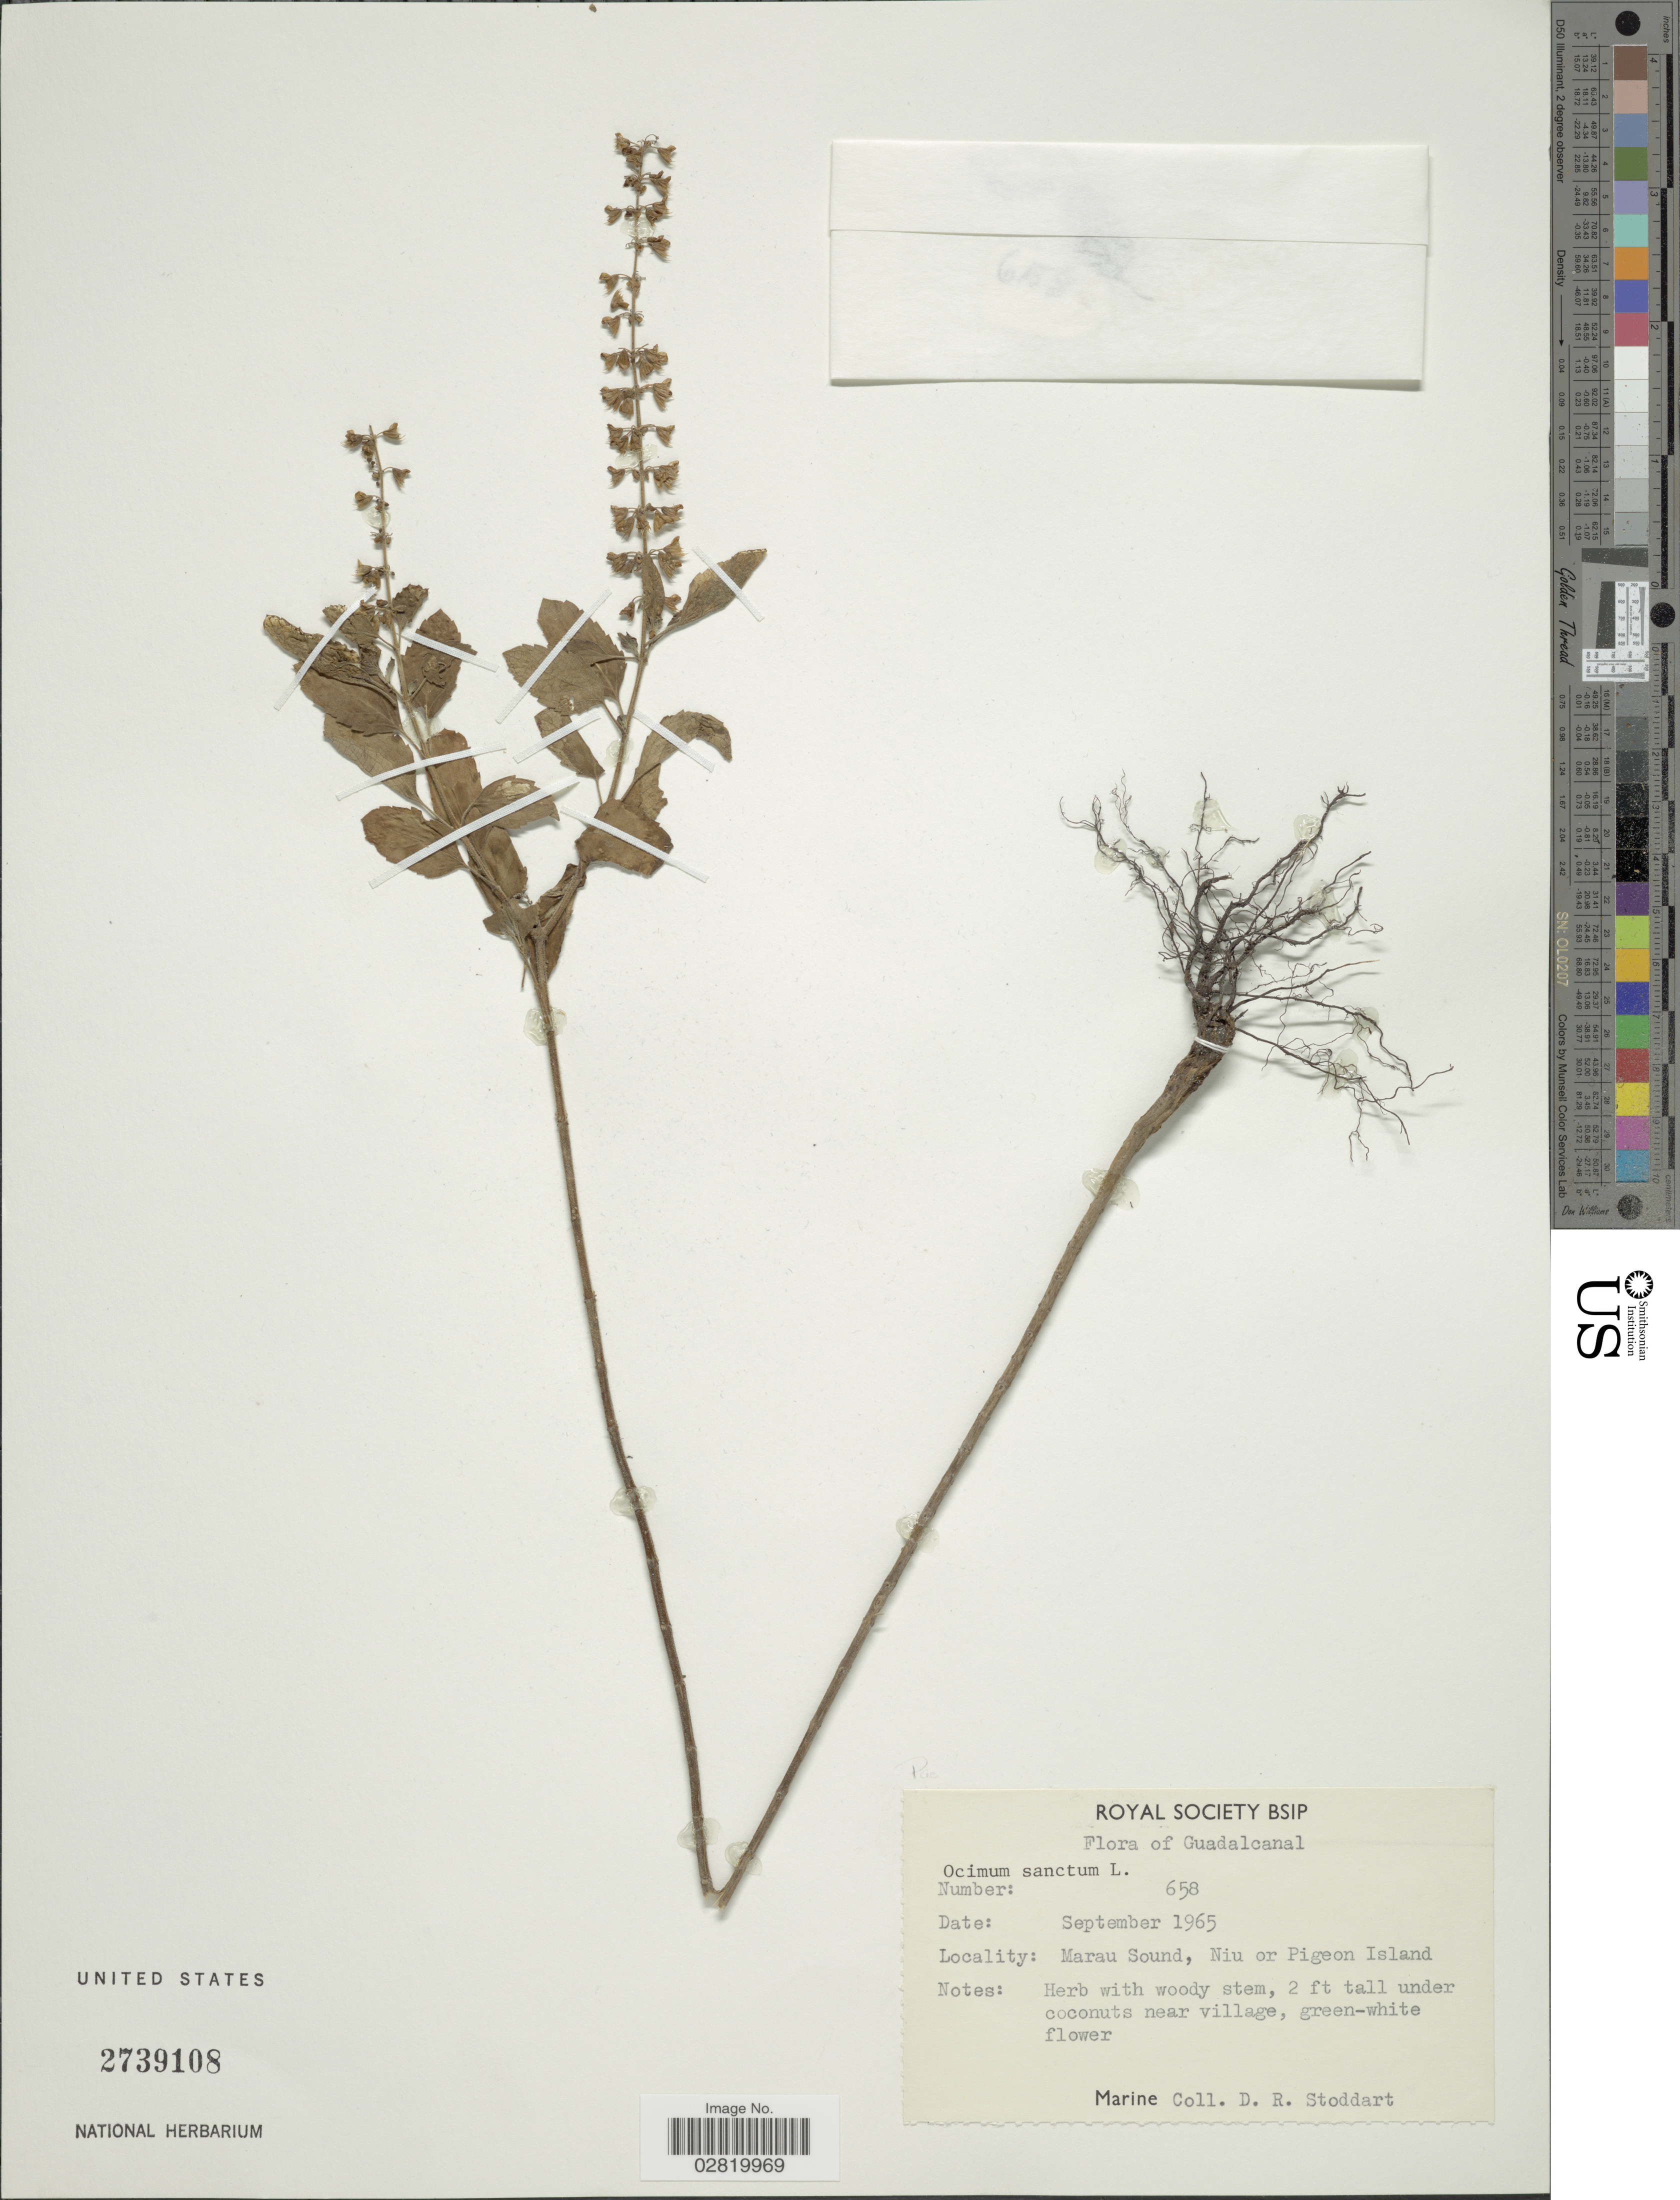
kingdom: Plantae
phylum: Tracheophyta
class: Magnoliopsida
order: Lamiales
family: Lamiaceae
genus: Ocimum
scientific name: Ocimum tenuiflorum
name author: L.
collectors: D. R. Stoddart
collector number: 658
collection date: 1965-09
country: Solomon Islands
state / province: Solomon Islands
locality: Guadalcanal, Marau Sound, Niu or Pigeon Island.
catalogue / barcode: US 2739108